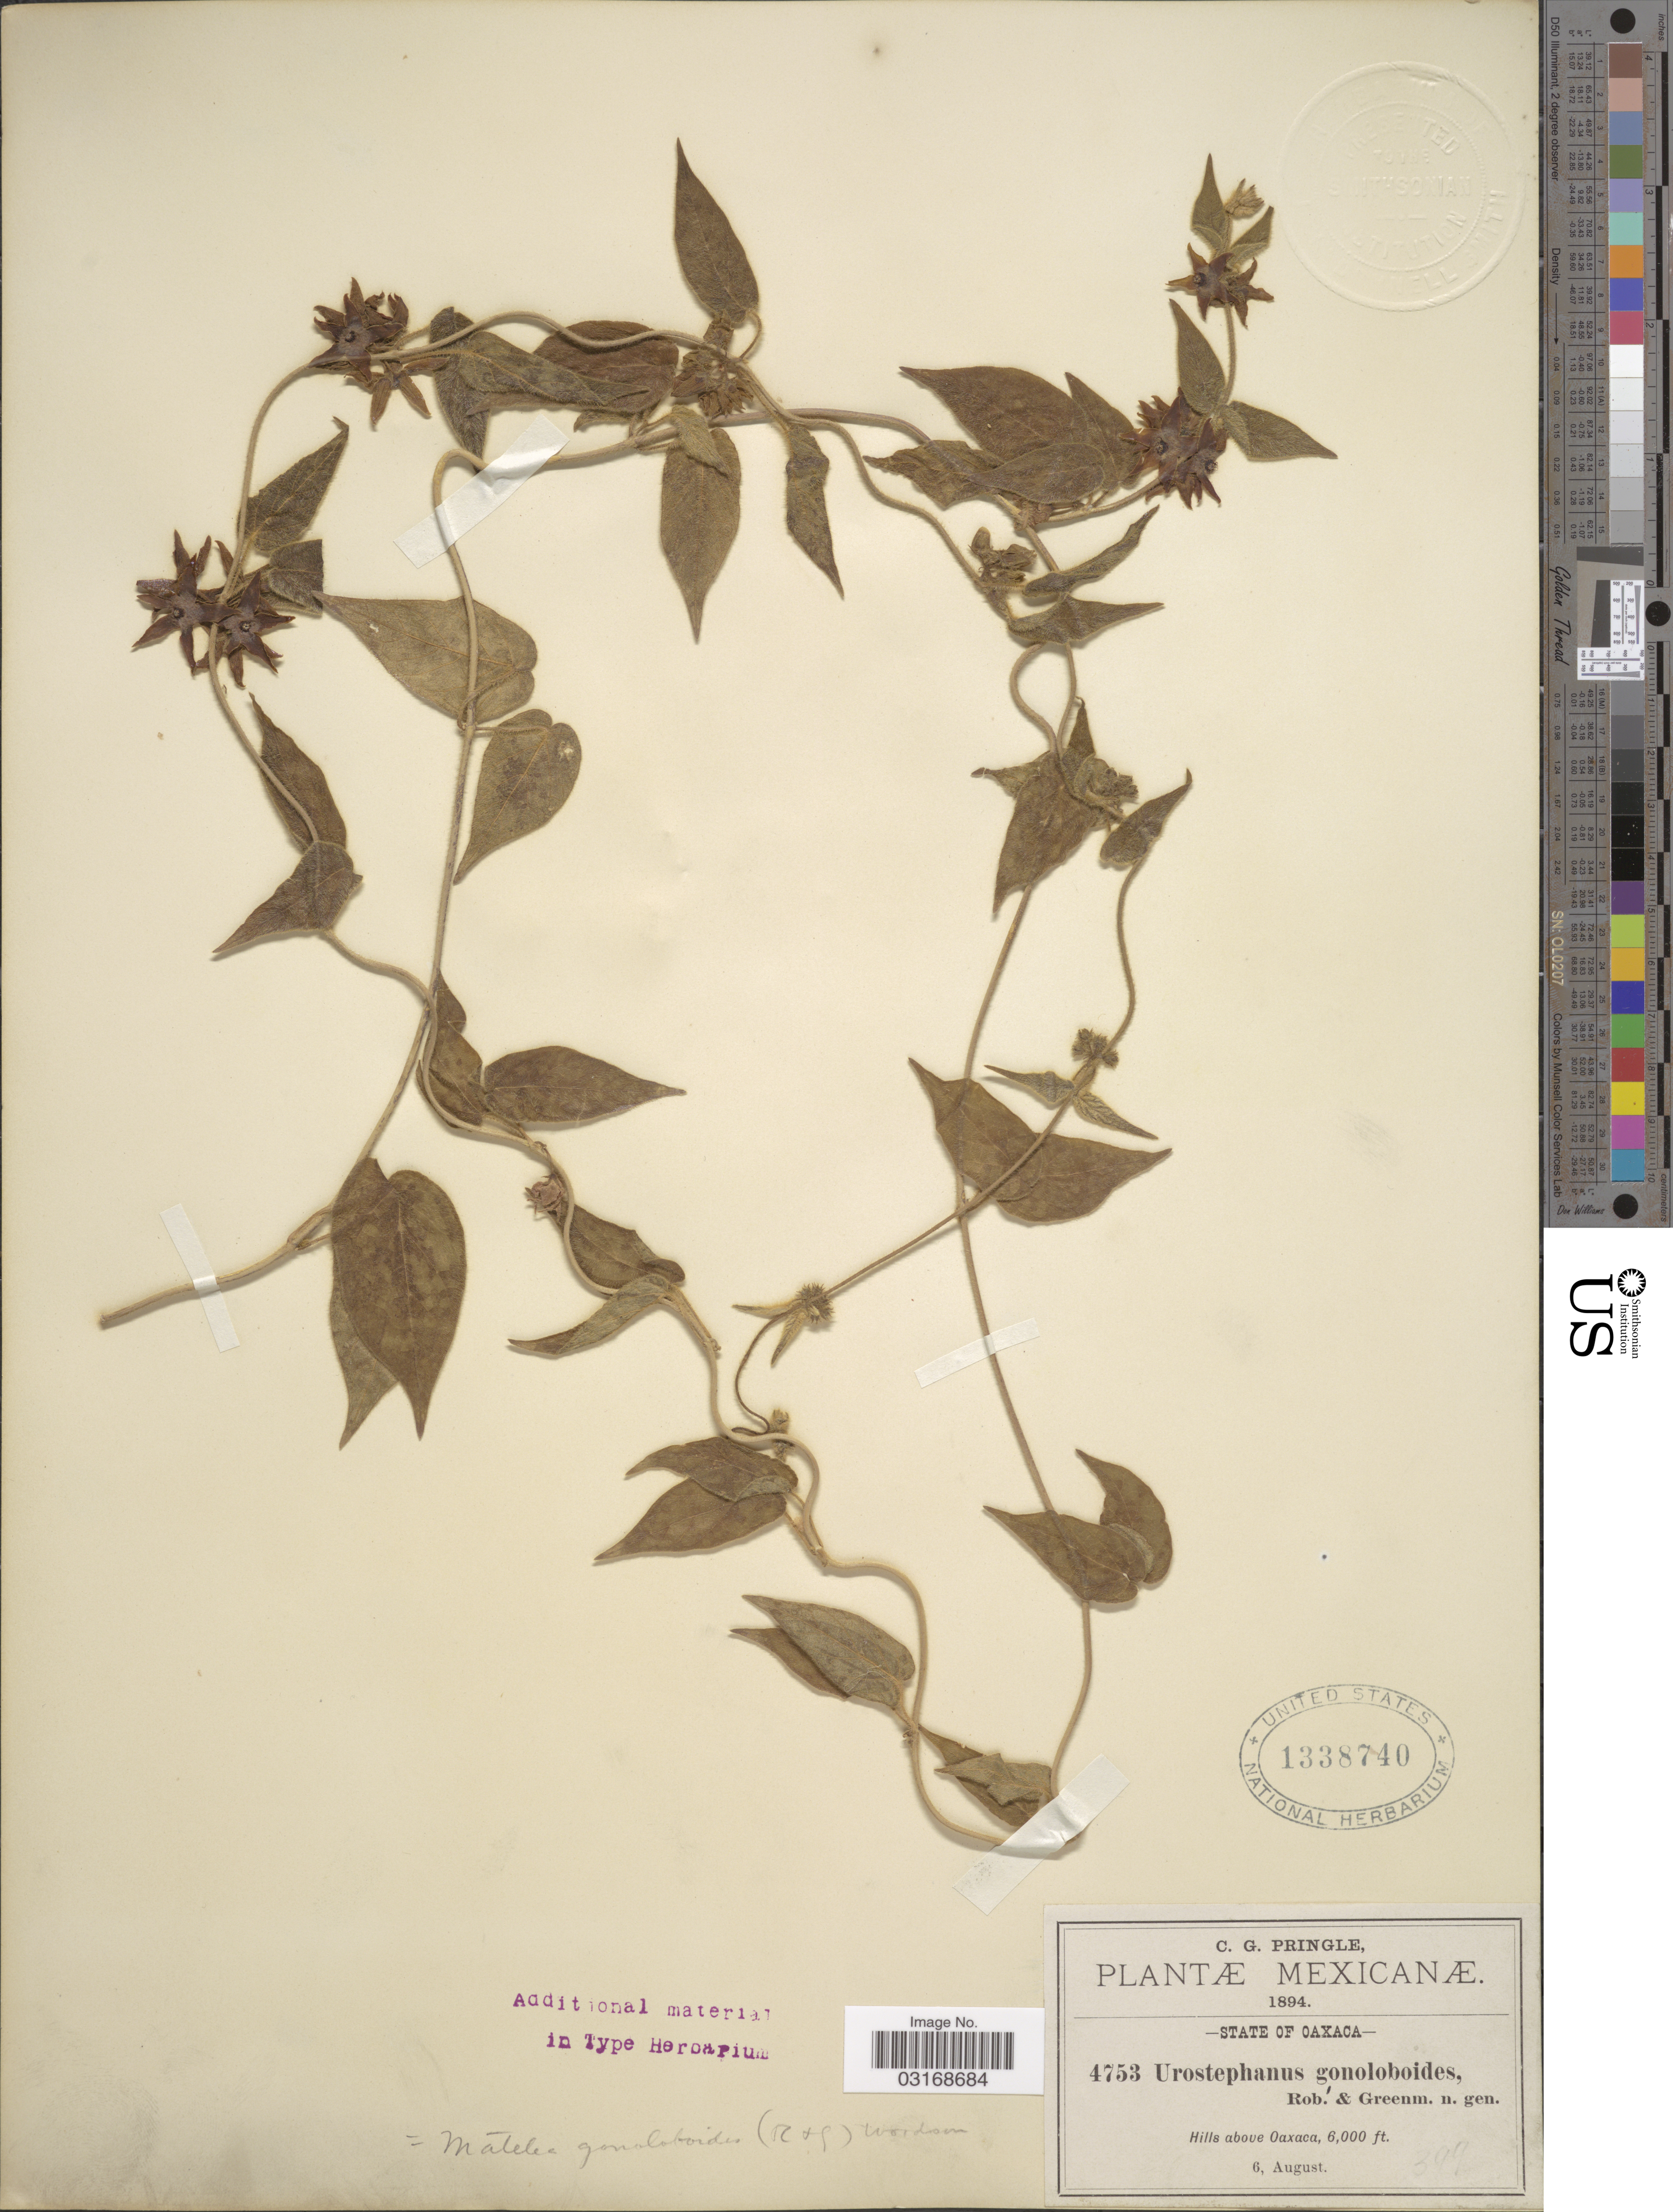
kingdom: Plantae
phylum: Tracheophyta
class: Magnoliopsida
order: Gentianales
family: Apocynaceae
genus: Matelea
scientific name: Matelea gonoloboides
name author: (B.L. Rob. & Greenm.) Woodson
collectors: C. G. Pringle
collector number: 4753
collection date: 1894-08-06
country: Mexico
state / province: Oaxaca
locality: State of Oaxaca. Hills above Oaxaca.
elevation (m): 1829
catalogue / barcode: US 1338740